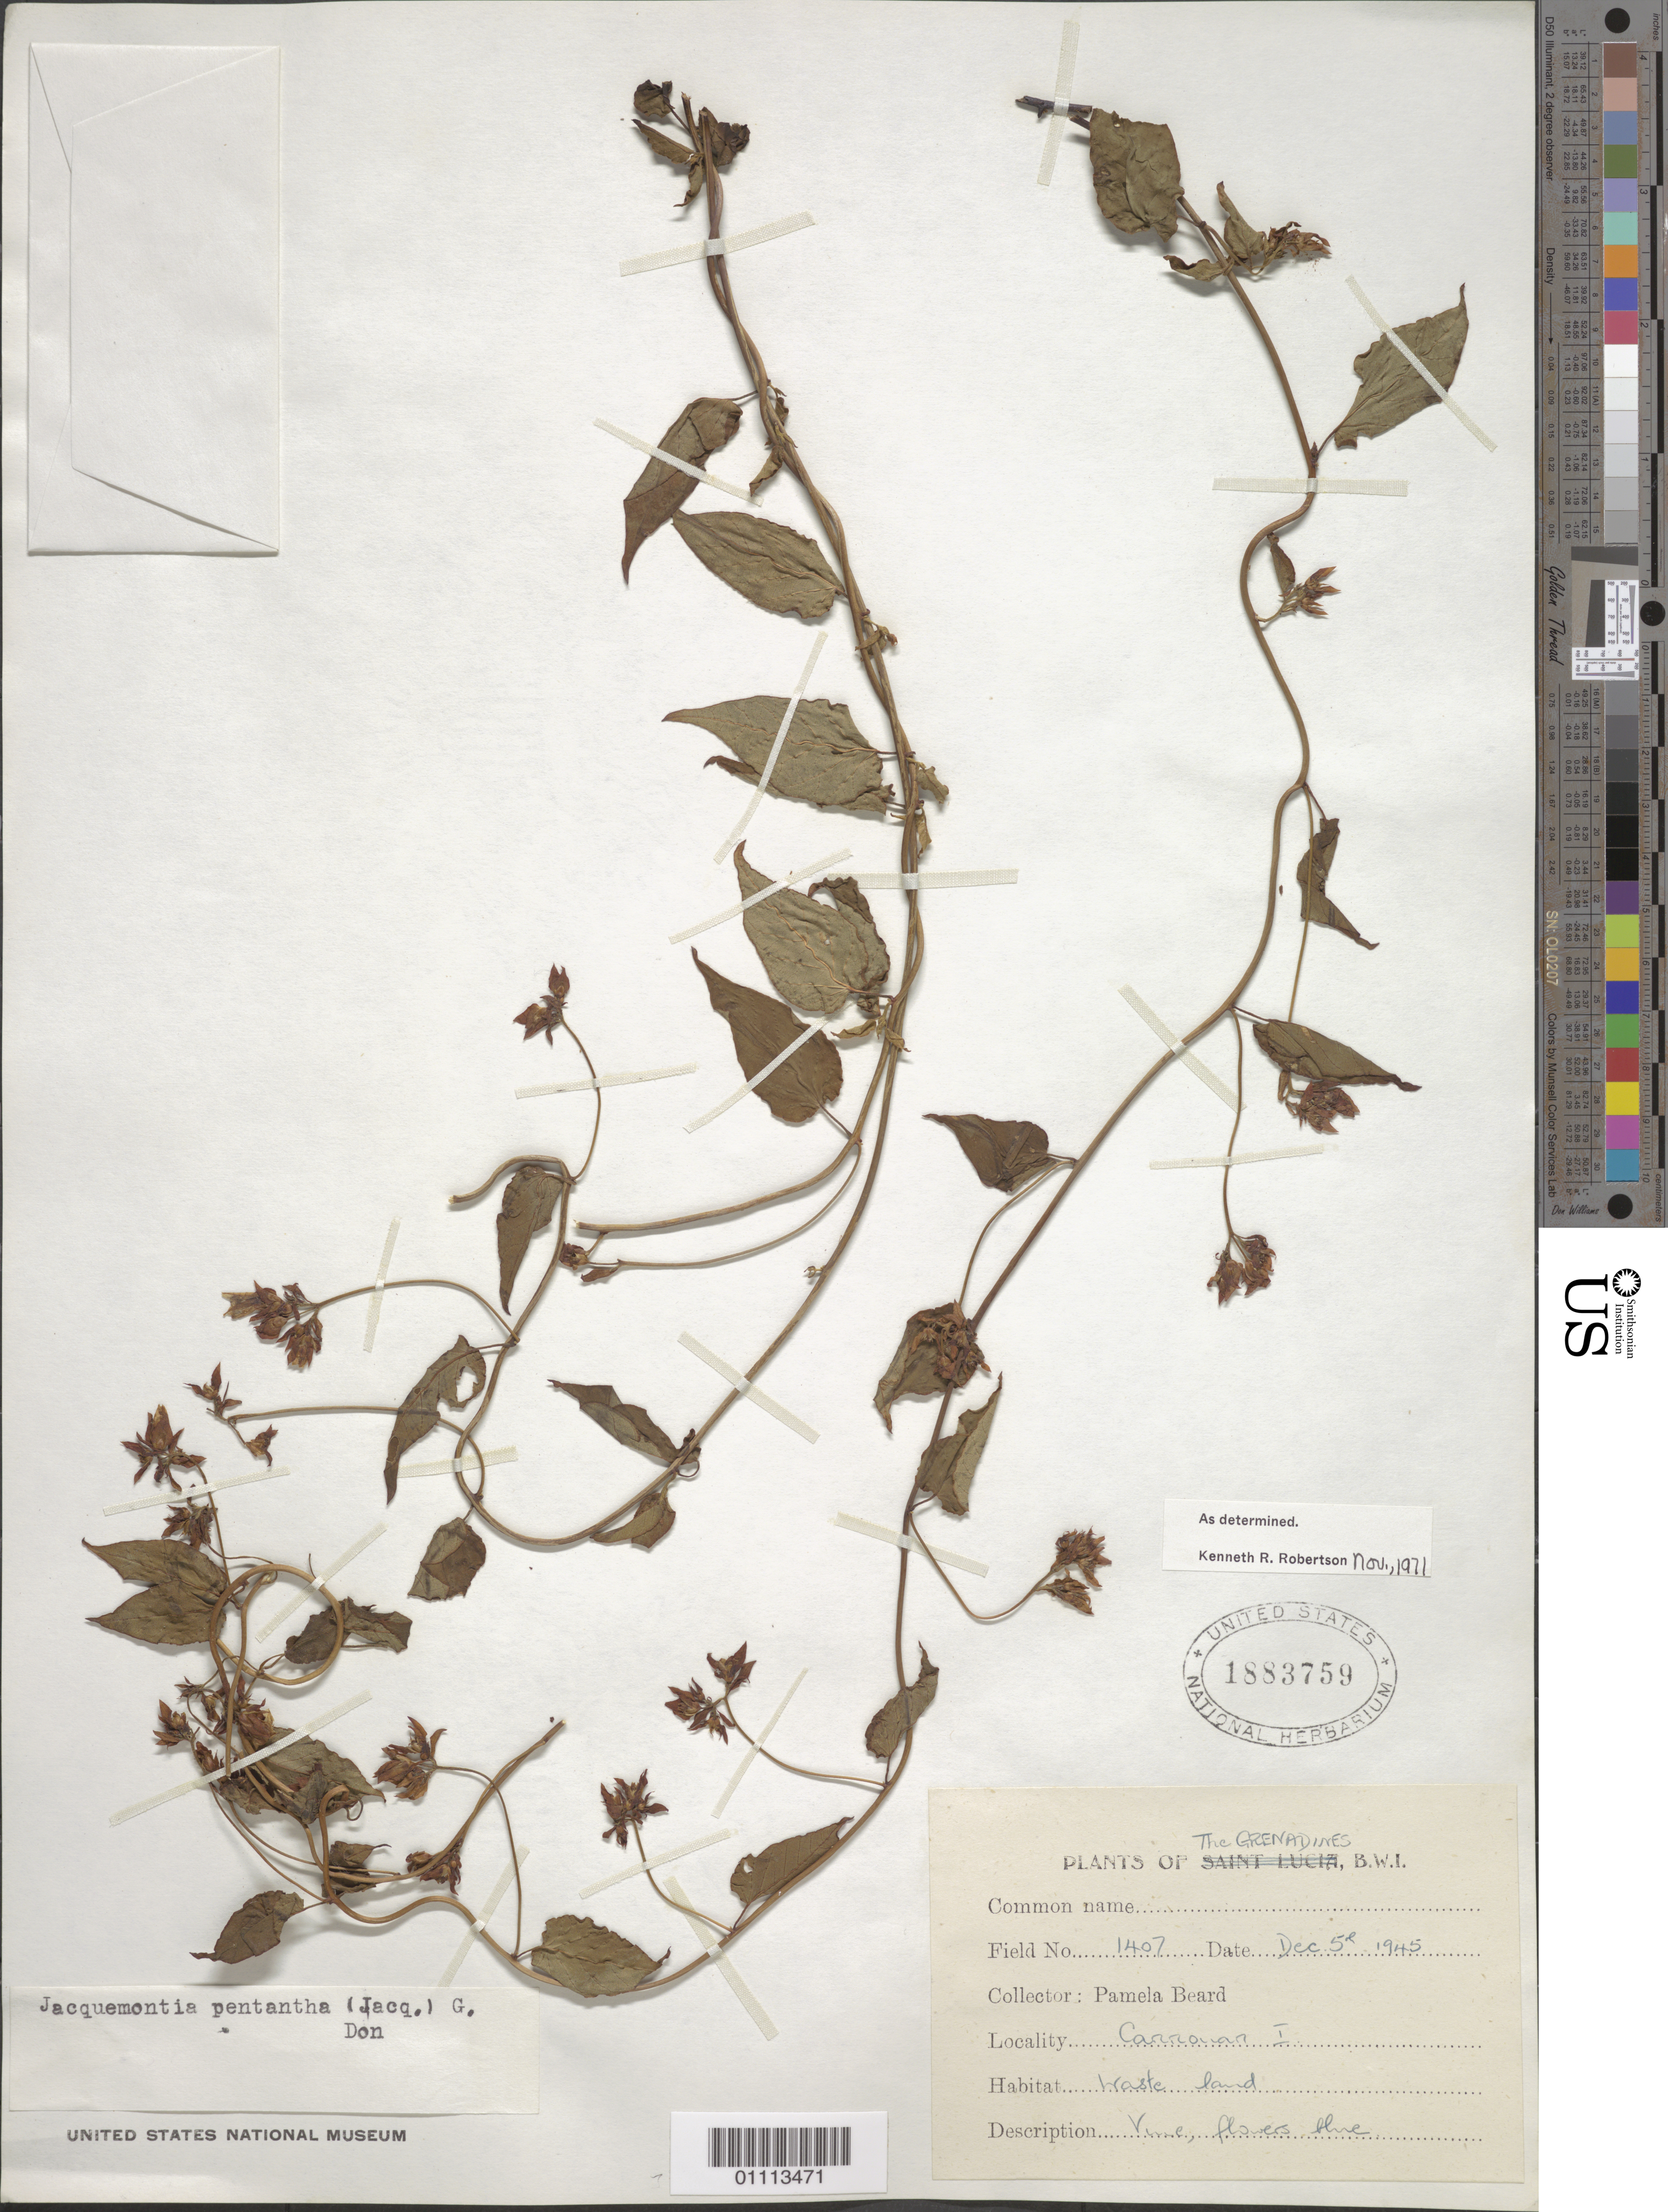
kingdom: Plantae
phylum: Tracheophyta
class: Magnoliopsida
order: Solanales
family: Convolvulaceae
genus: Jacquemontia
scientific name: Jacquemontia pentanthos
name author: (Jacq.) G. Don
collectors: P. Beard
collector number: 1407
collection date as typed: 05 Dec 1945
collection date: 1945-12-05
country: Grenada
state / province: Carriacou and Petite Martinique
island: Carriacou I.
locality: Waste land.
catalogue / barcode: US 1883759